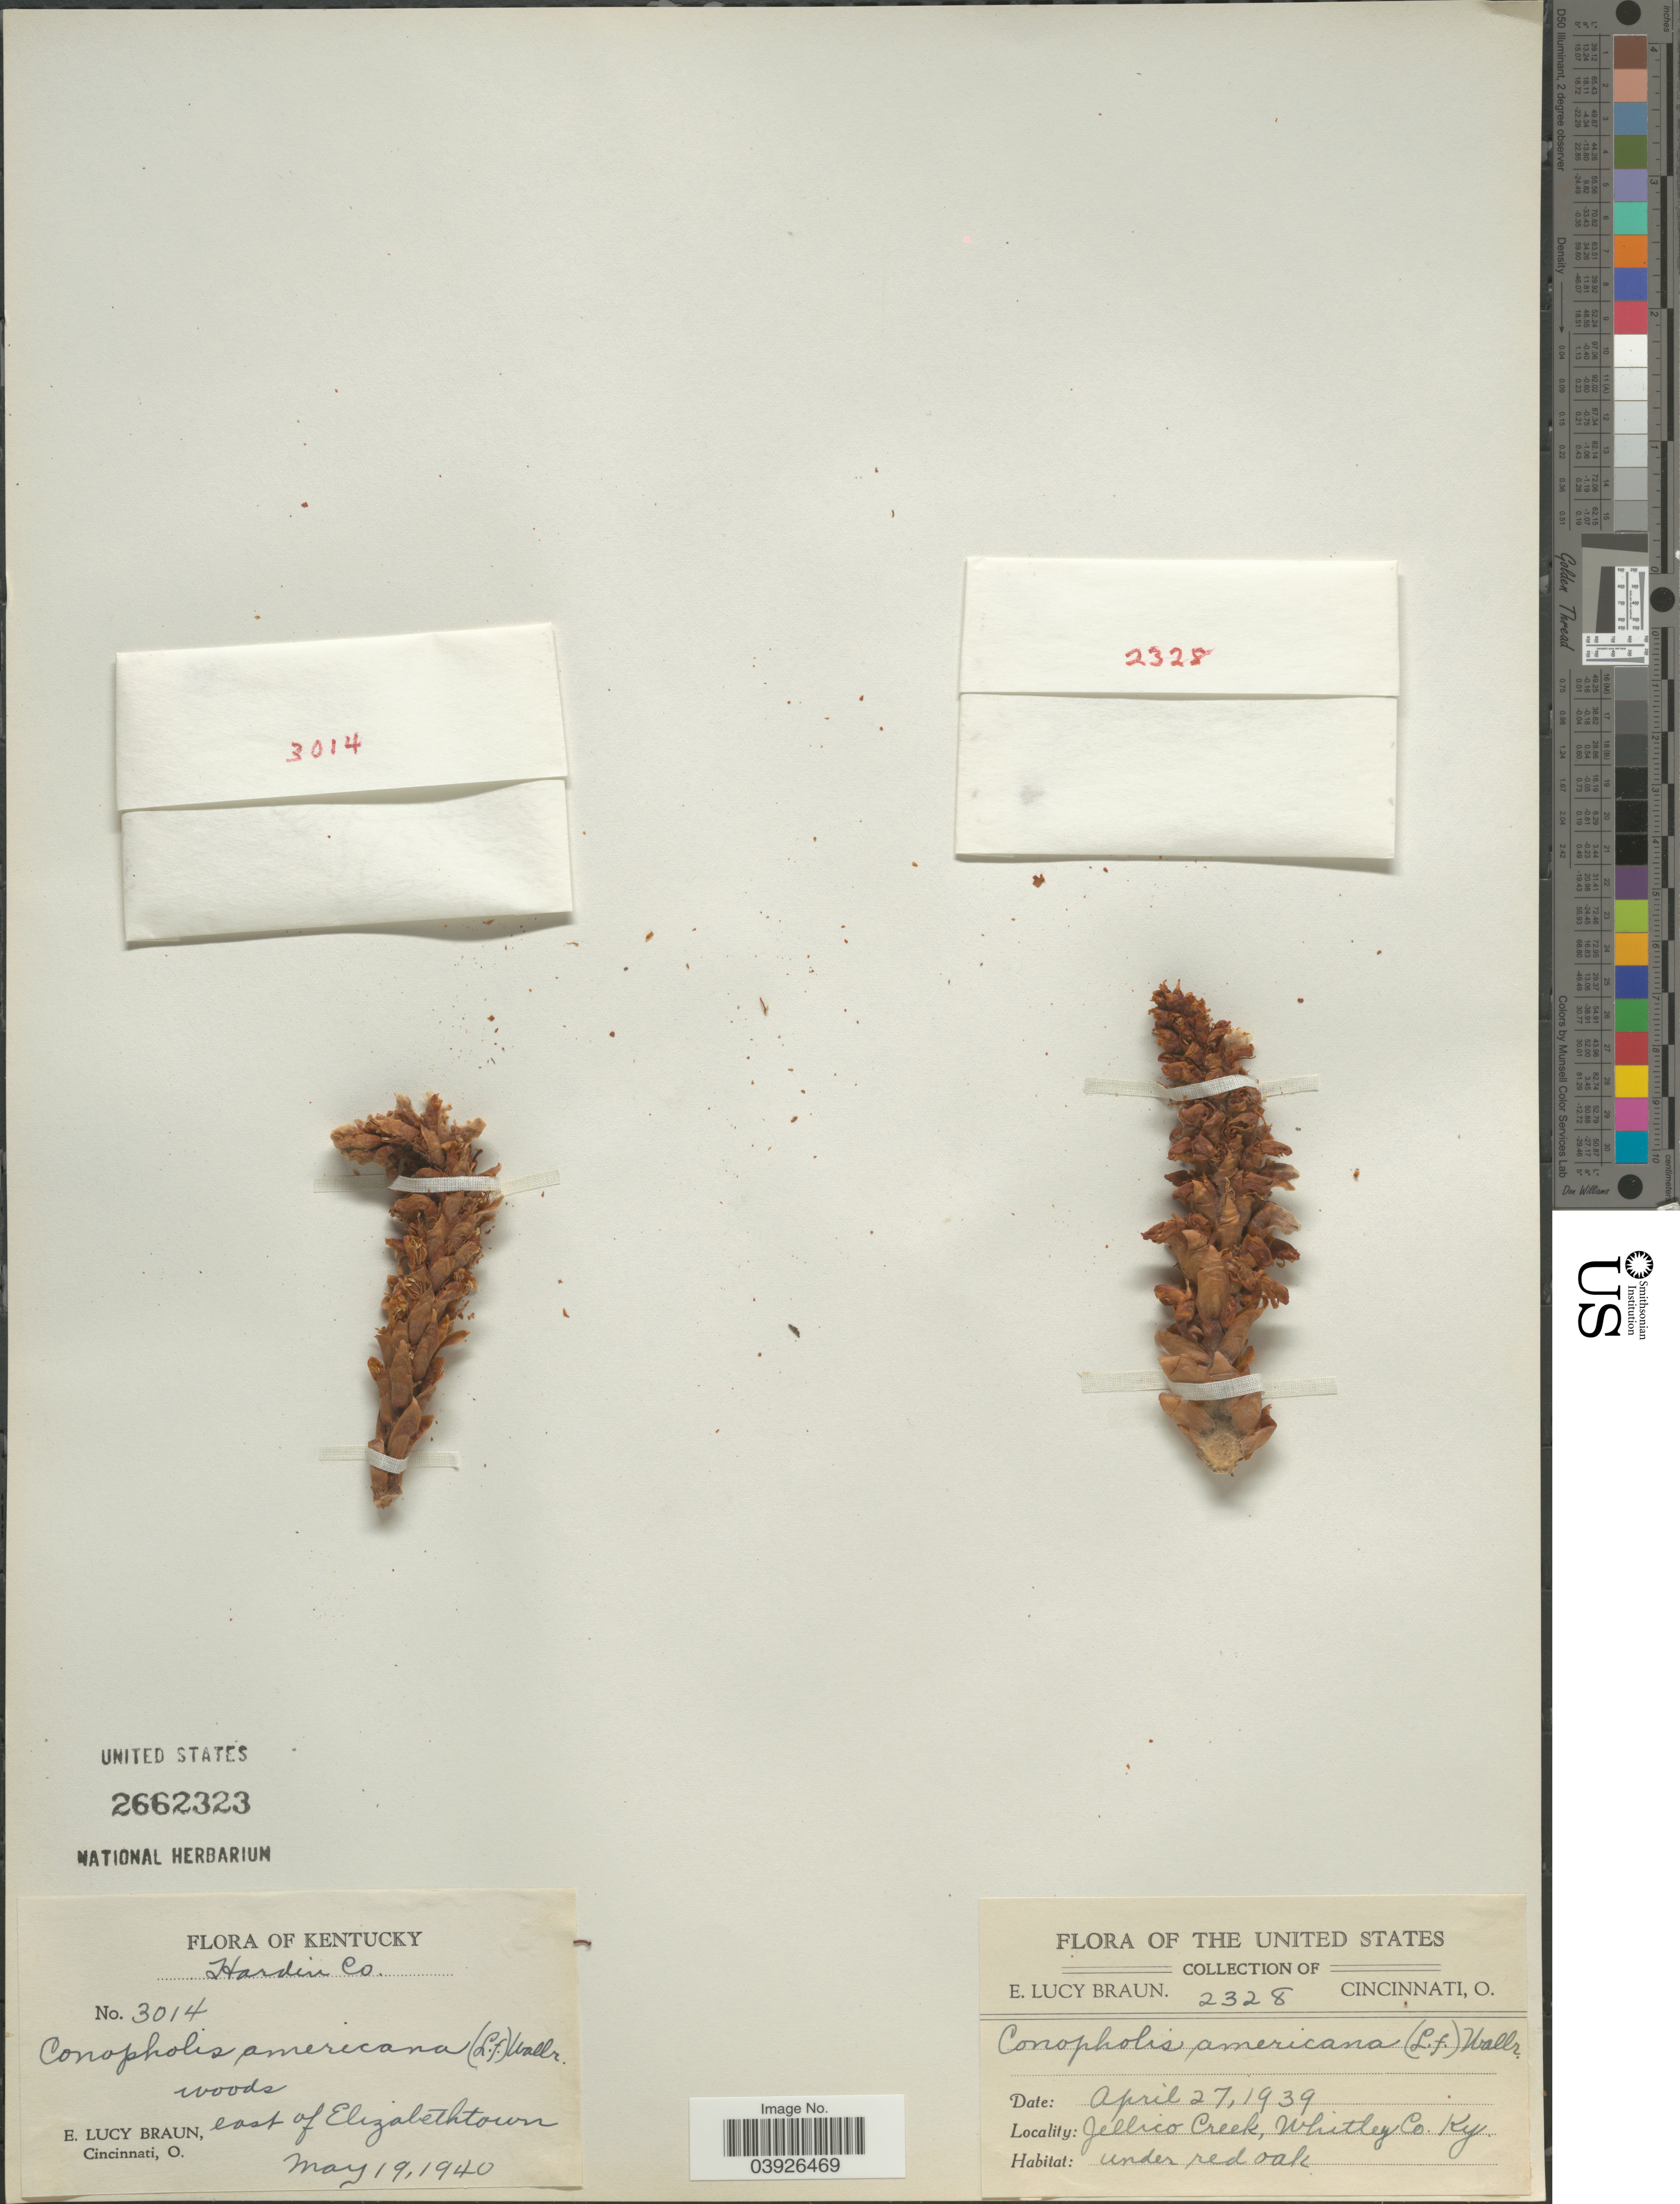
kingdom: Plantae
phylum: Tracheophyta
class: Magnoliopsida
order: Lamiales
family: Orobanchaceae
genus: Conopholis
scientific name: Conopholis americana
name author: (L. f.) Wallr.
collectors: E. L. Braun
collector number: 3014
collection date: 1940-05-19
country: United States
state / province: Kentucky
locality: Hardin Co. East of Elizabethtown.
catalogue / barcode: US 2662323